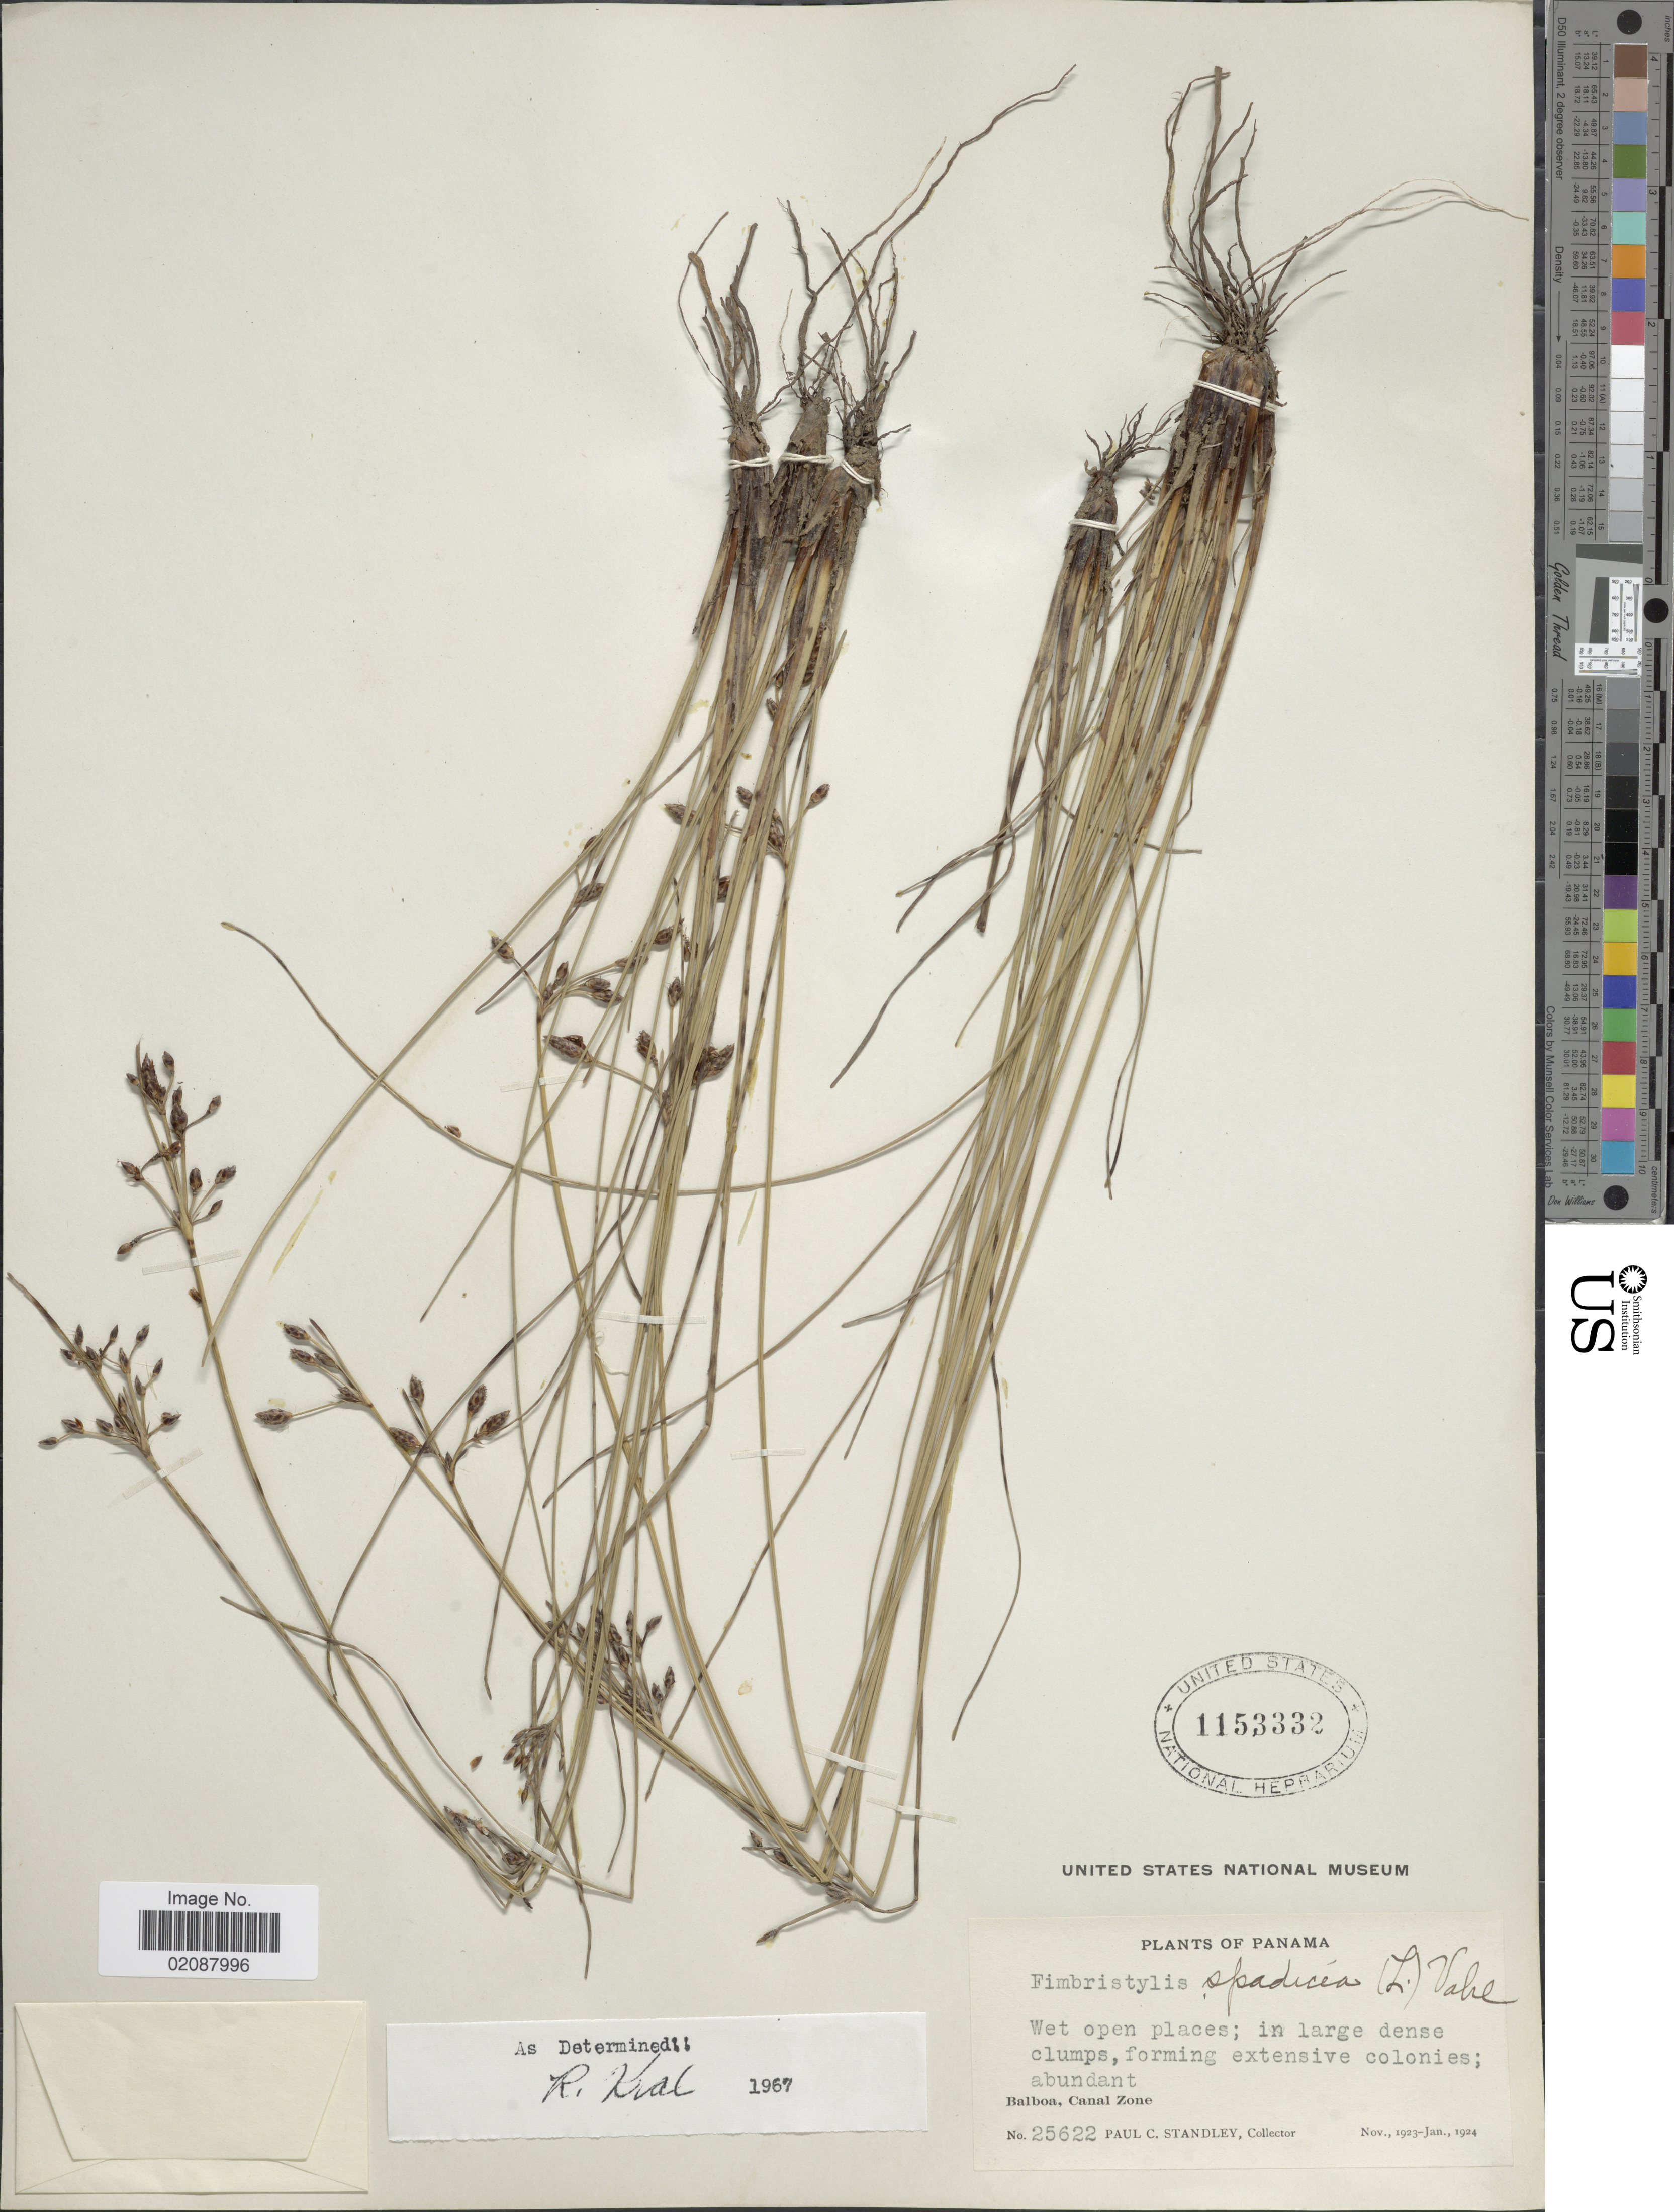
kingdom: Plantae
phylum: Tracheophyta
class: Liliopsida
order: Poales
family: Cyperaceae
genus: Fimbristylis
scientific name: Fimbristylis spadicea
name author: (L.) Vahl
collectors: P. C. Standley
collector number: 25622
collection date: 1923-11/1924-01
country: Panama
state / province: Colón / Panamá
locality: Balboa, Canal Zone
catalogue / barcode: US 1153332